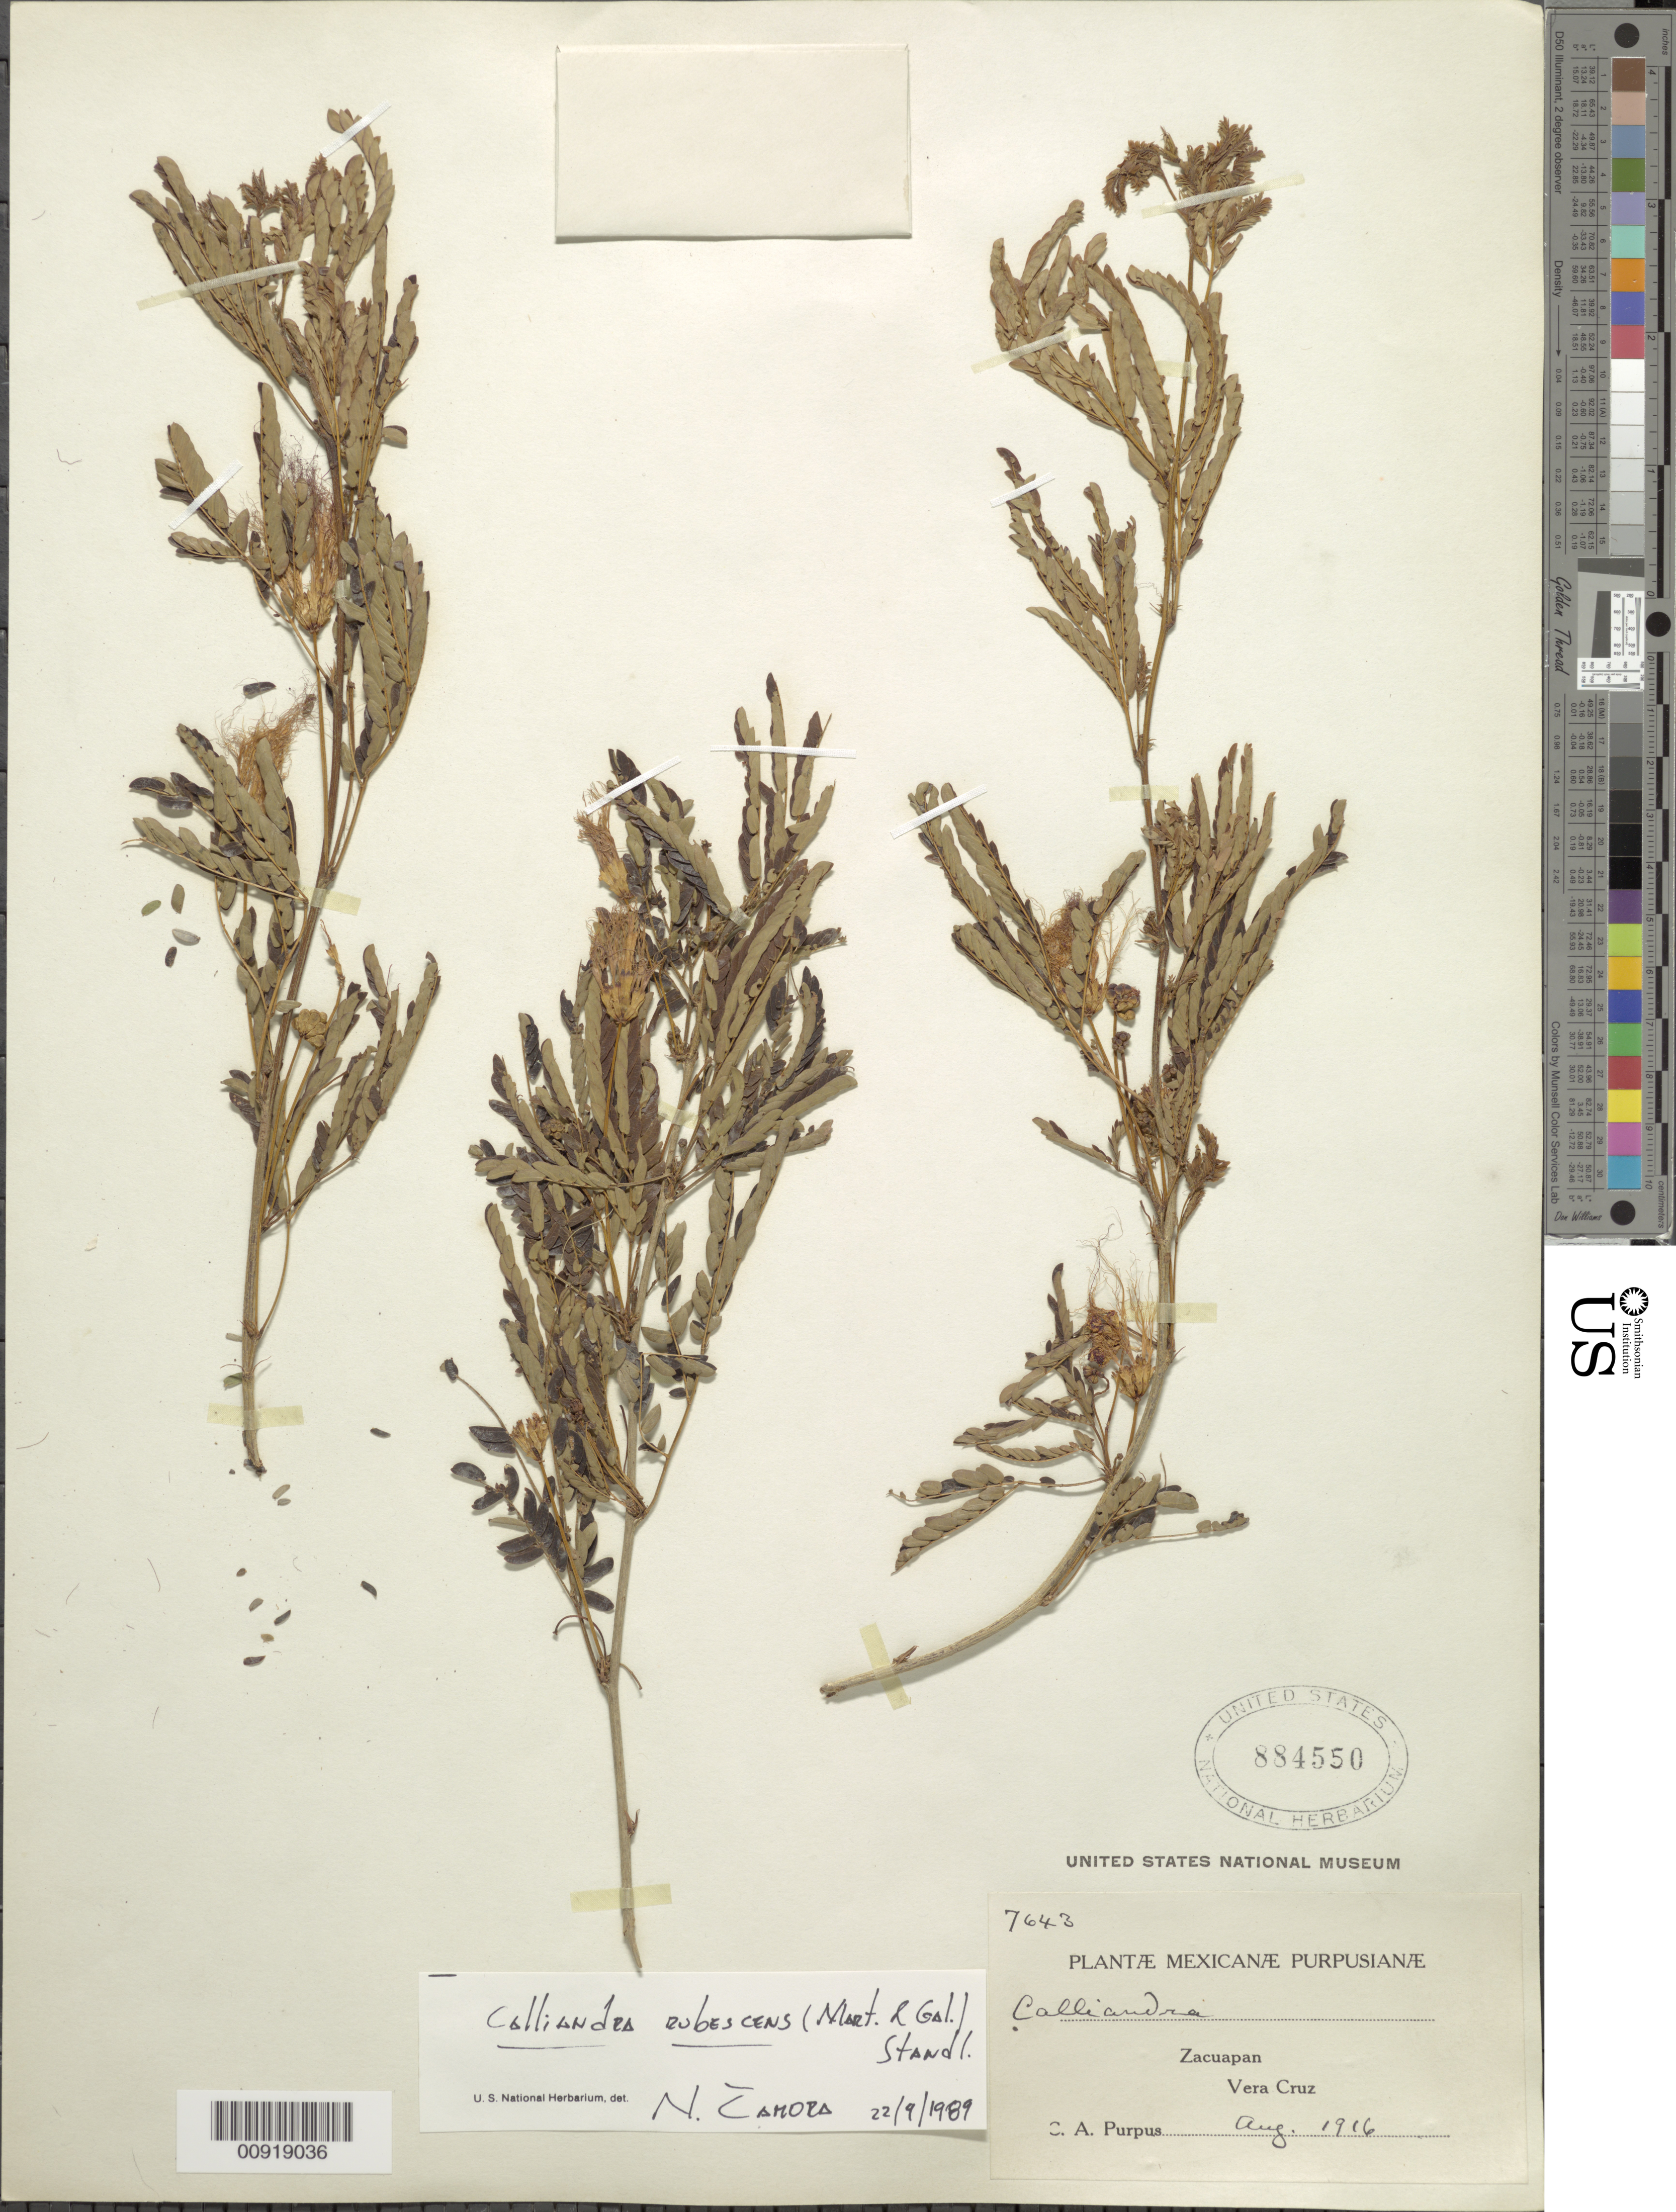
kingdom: Plantae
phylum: Tracheophyta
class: Magnoliopsida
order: Fabales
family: Fabaceae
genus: Calliandra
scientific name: Calliandra rubescens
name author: (M. Martens) Standl.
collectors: C. A. Purpus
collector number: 7643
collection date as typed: Aug 1916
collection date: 1916-08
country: Mexico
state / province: Veracruz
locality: Zacuapan, Veracruz.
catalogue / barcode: US 884550